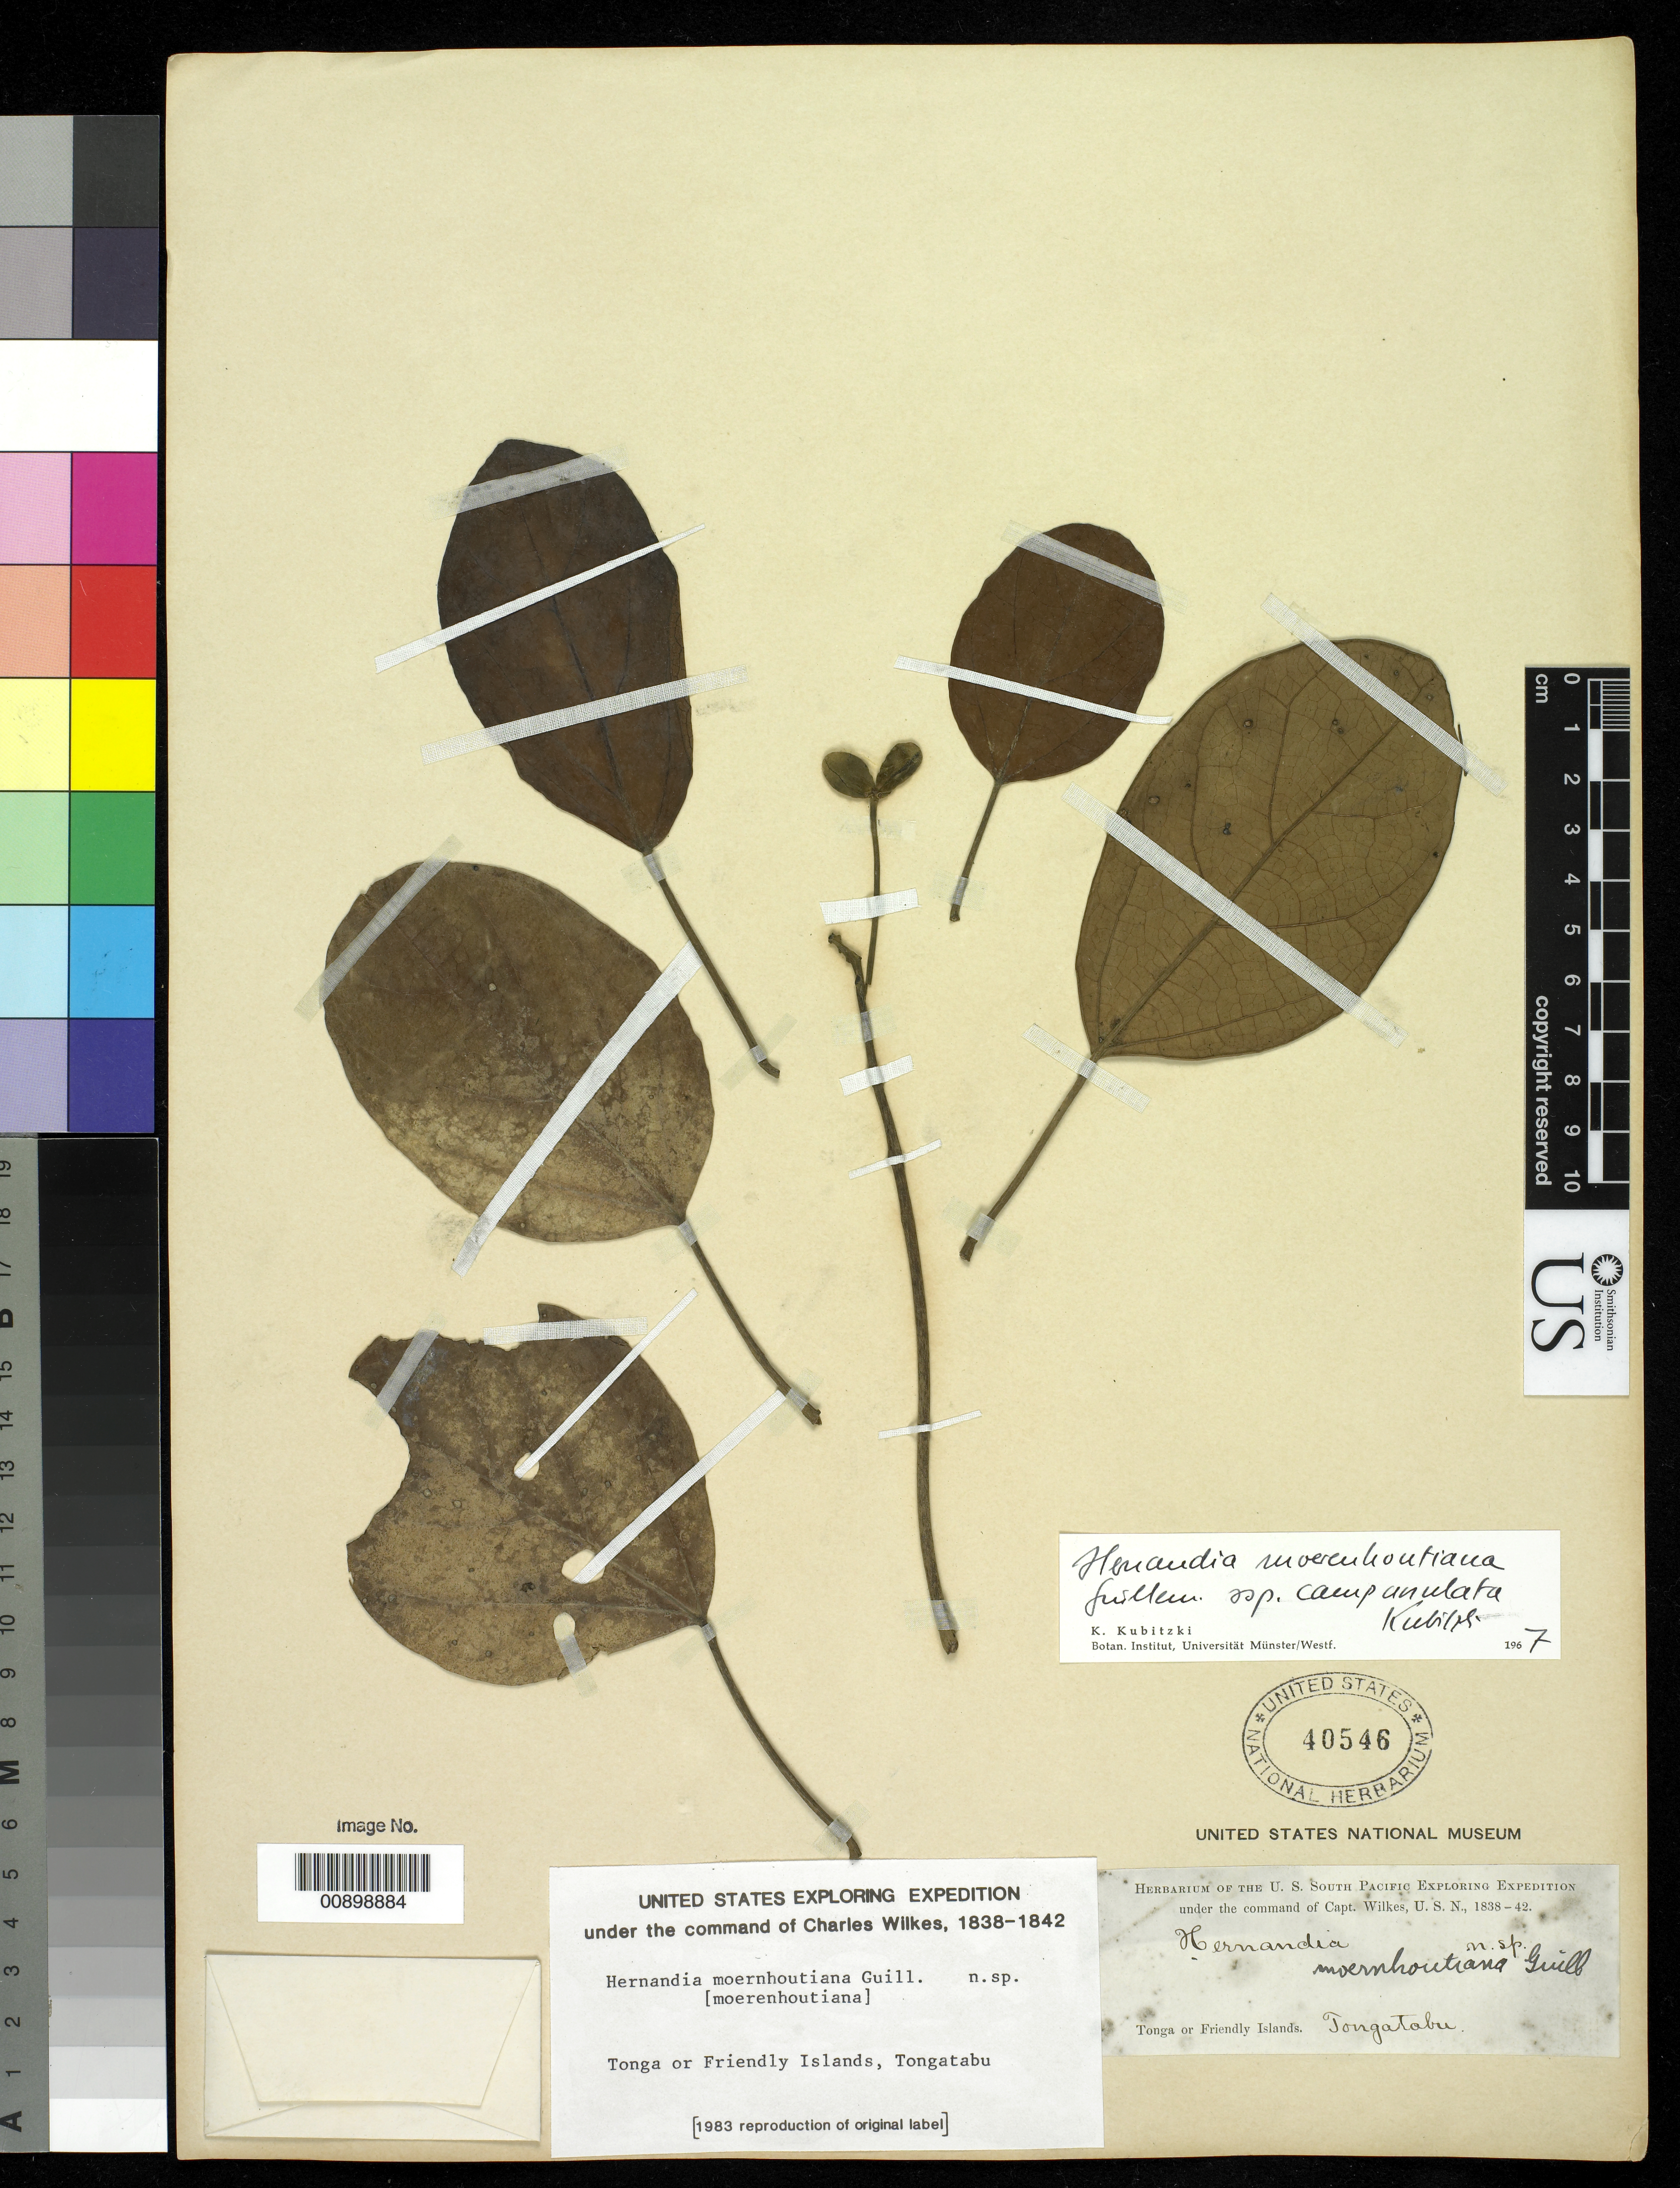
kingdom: Plantae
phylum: Tracheophyta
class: Magnoliopsida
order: Laurales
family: Hernandiaceae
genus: Hernandia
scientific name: Hernandia moerenhoutiana subsp. campanulata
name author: Kubitzki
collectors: Wilkes Explor. Exped.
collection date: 1838/1842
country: Tonga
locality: Tonga or Friendly Islands tongatabu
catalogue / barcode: US 40546